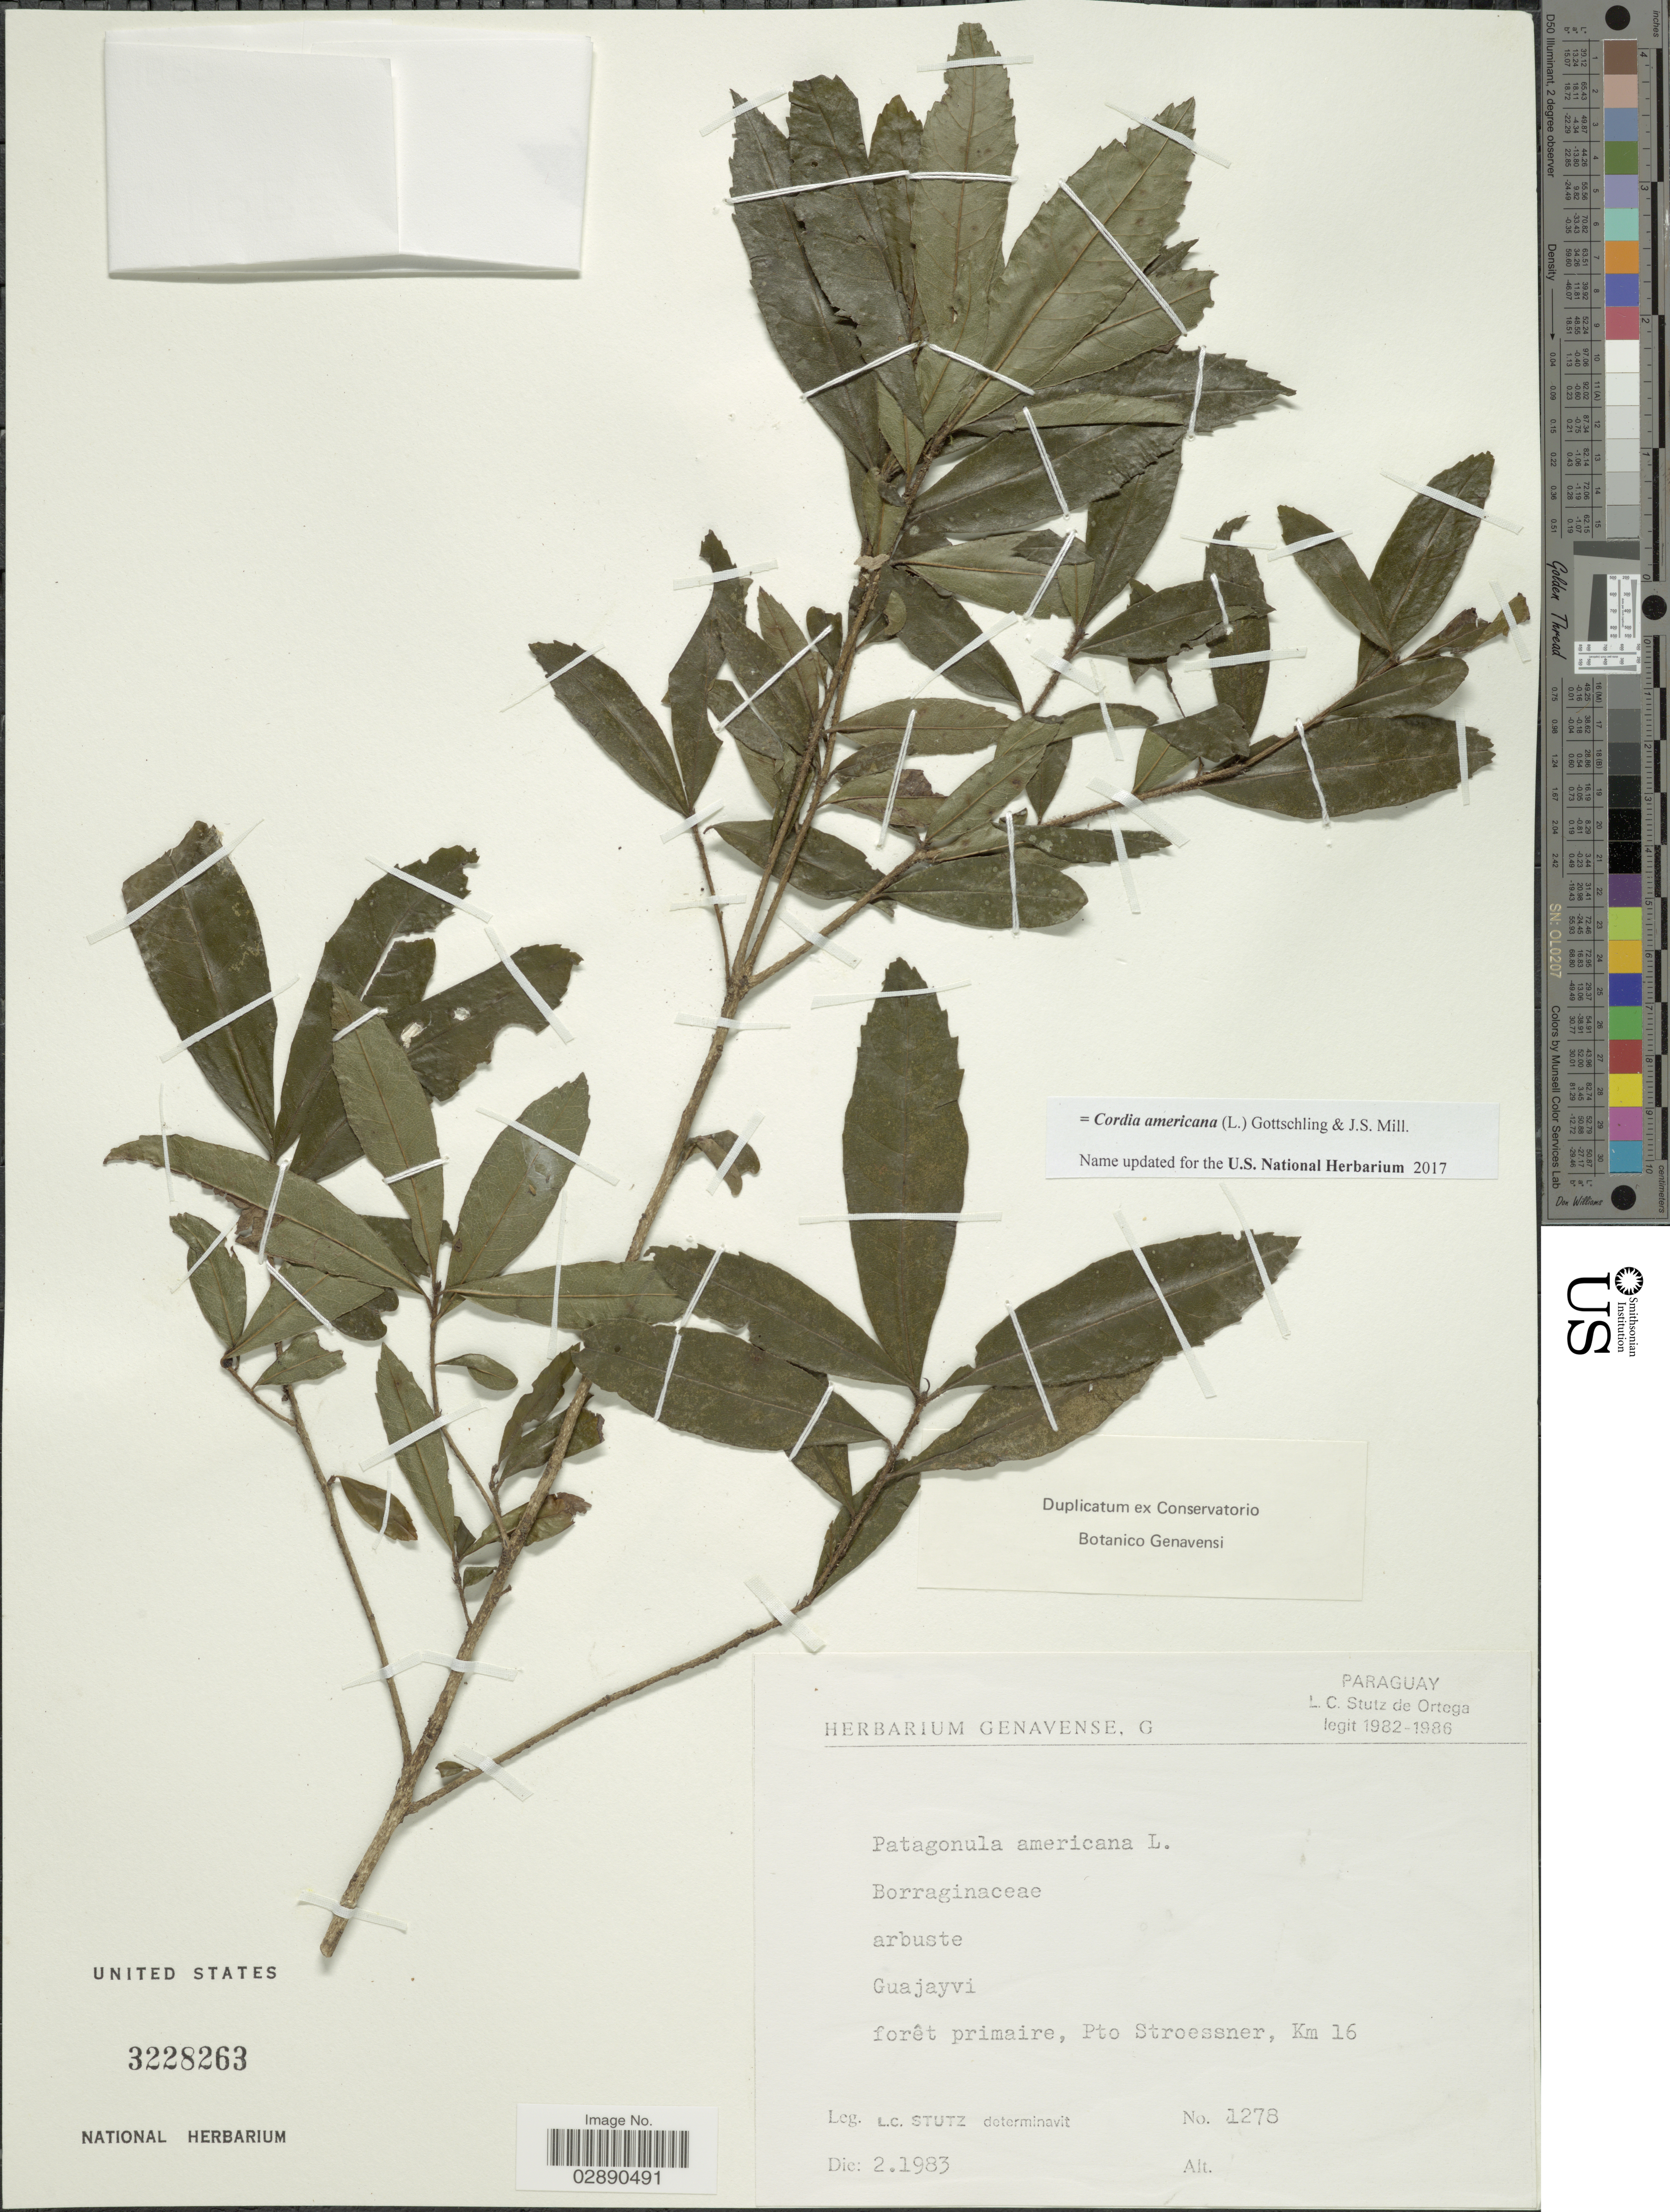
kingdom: Plantae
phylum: Tracheophyta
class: Magnoliopsida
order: Boraginales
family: Cordiaceae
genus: Cordia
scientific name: Cordia americana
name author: (L.) Gottschling & J.S. Mill.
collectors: L. C. Stutz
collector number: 1278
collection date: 1983-02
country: Paraguay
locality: Guajayvi, Pto Stroessner, Km 16.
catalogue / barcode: US 3228263